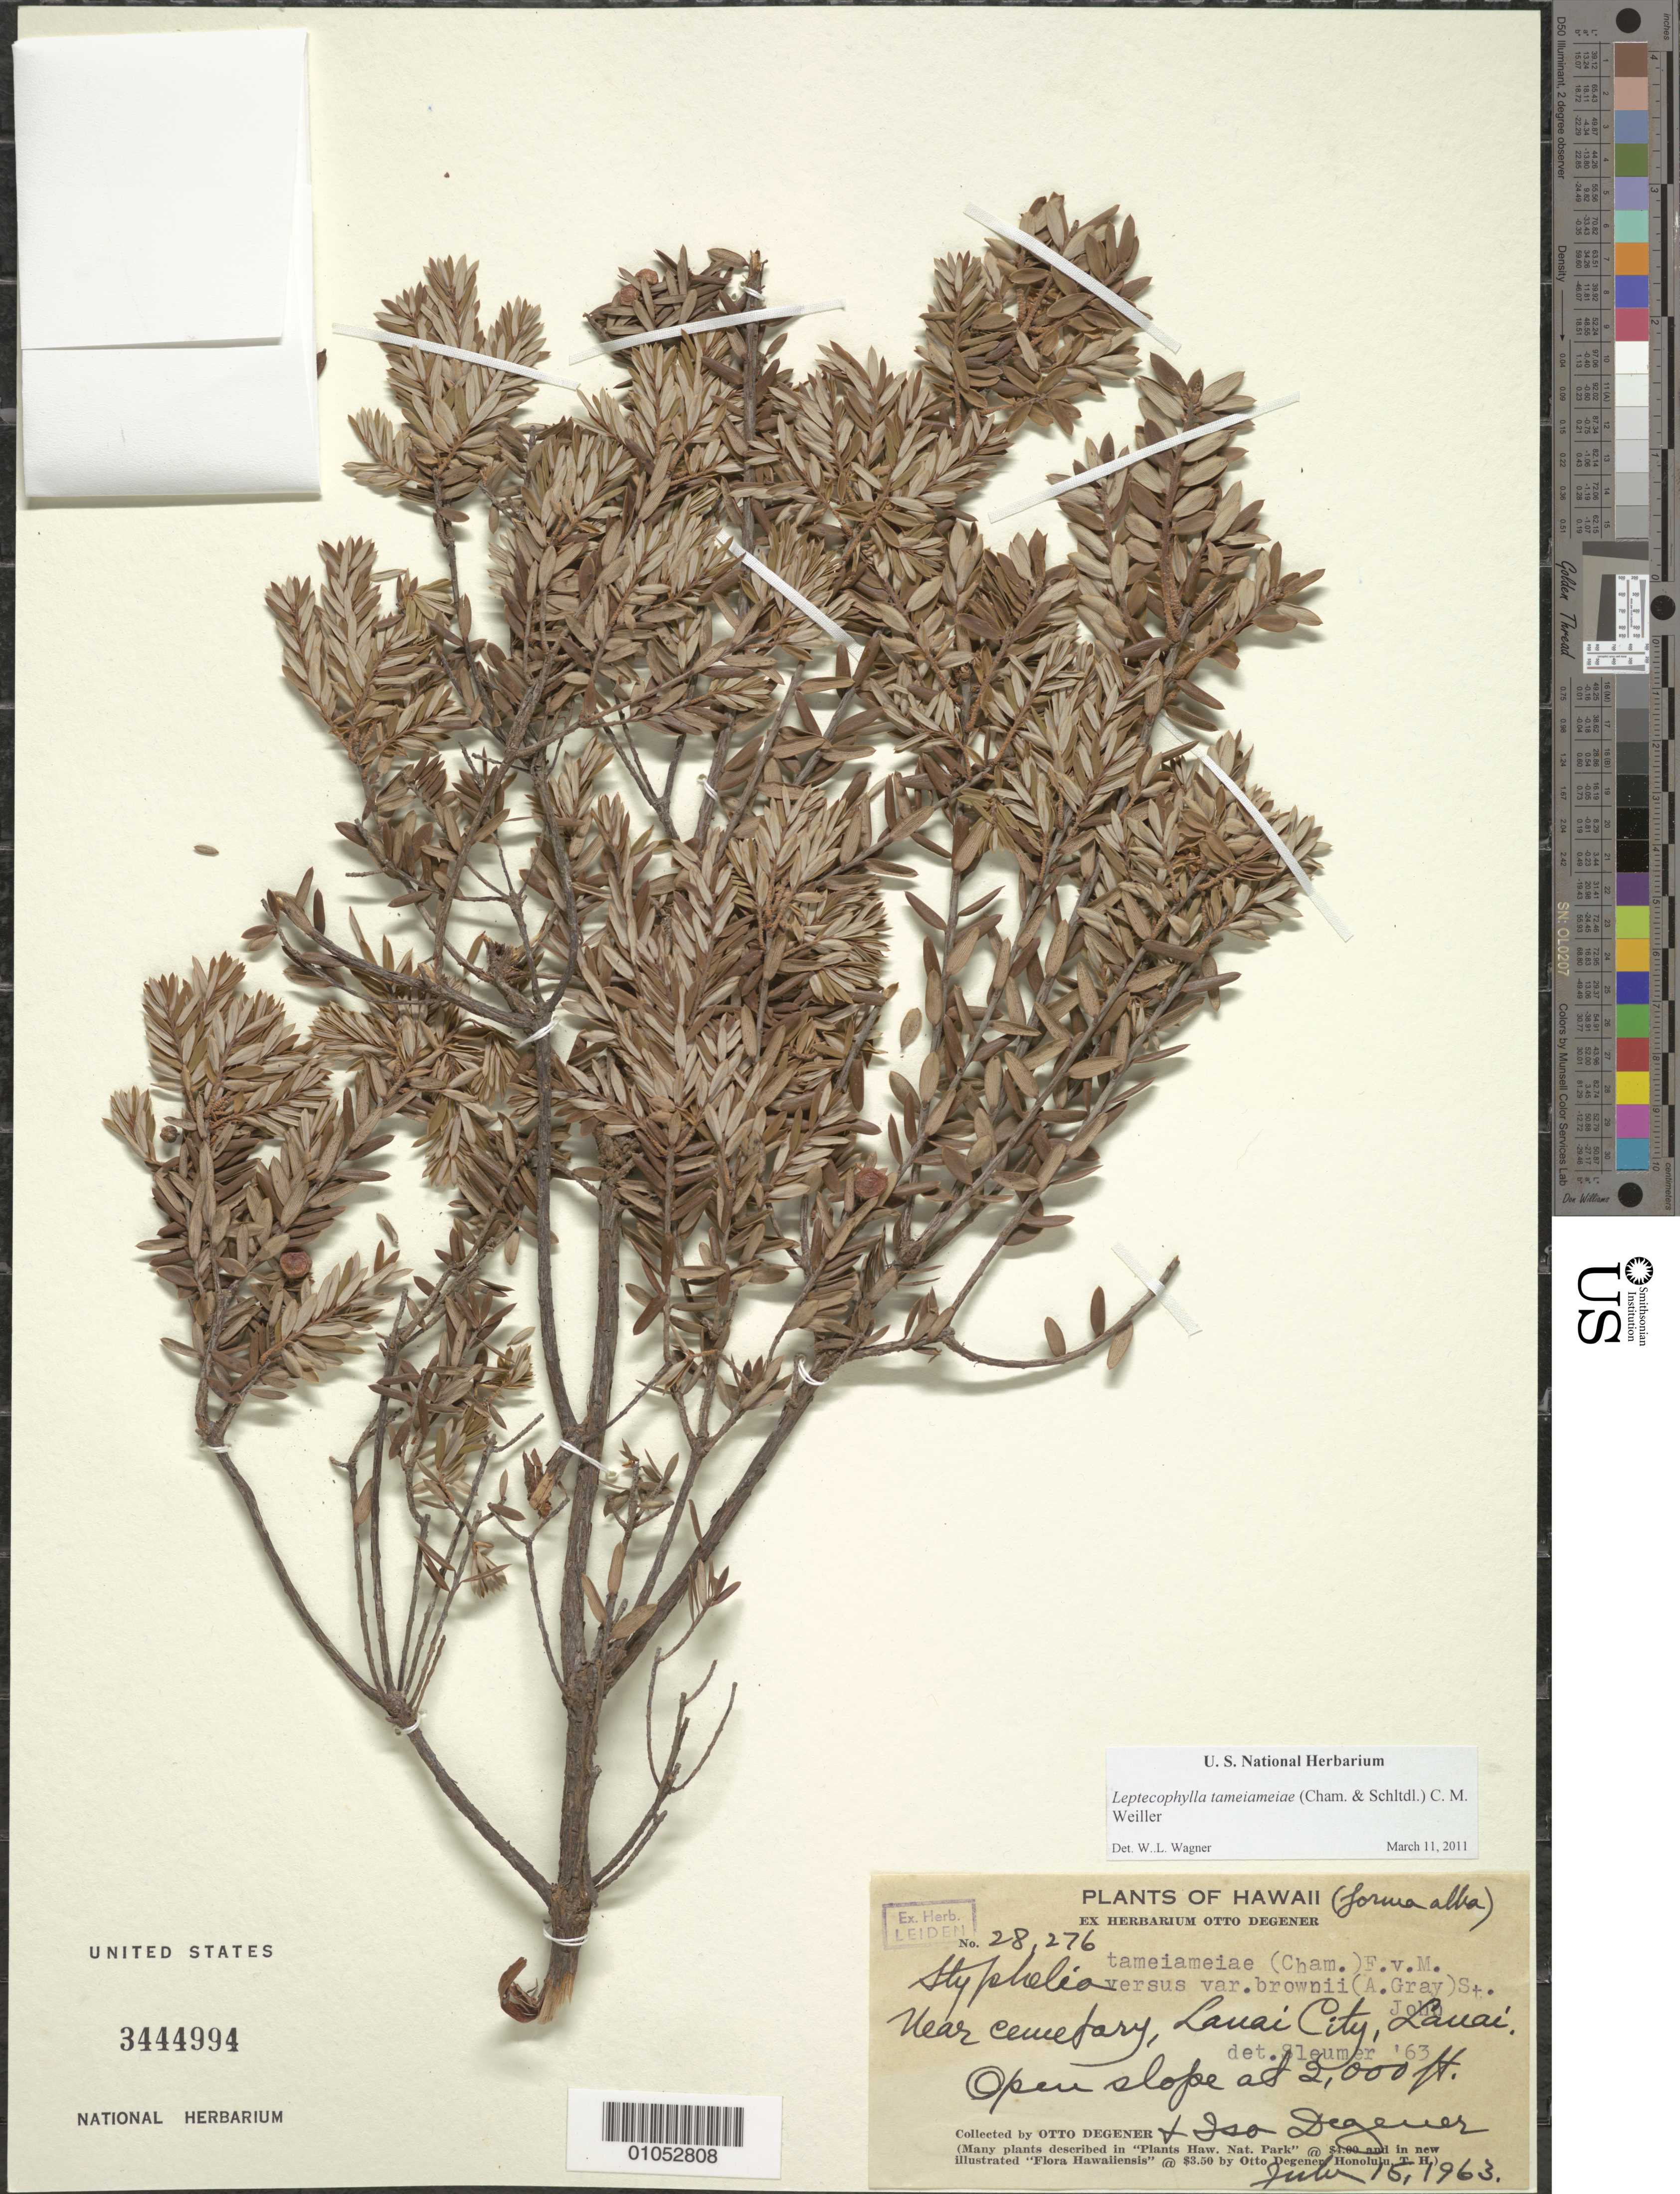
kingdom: Plantae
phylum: Tracheophyta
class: Magnoliopsida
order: Ericales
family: Ericaceae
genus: Leptecophylla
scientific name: Leptecophylla tameiameiae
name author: (Cham. & Schltdl.) C.M. Weiller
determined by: Wagner, W. L., (BOT), Smithsonian Institution - National Museum of Natural History (UNITED STATES)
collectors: O. Degener & I. Degener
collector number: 28276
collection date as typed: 15 Jul 1963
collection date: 1963-07-15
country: United States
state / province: Hawaii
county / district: Maui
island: Lana'i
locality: Near cemetary, Lanaihale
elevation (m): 609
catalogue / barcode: US 3444994